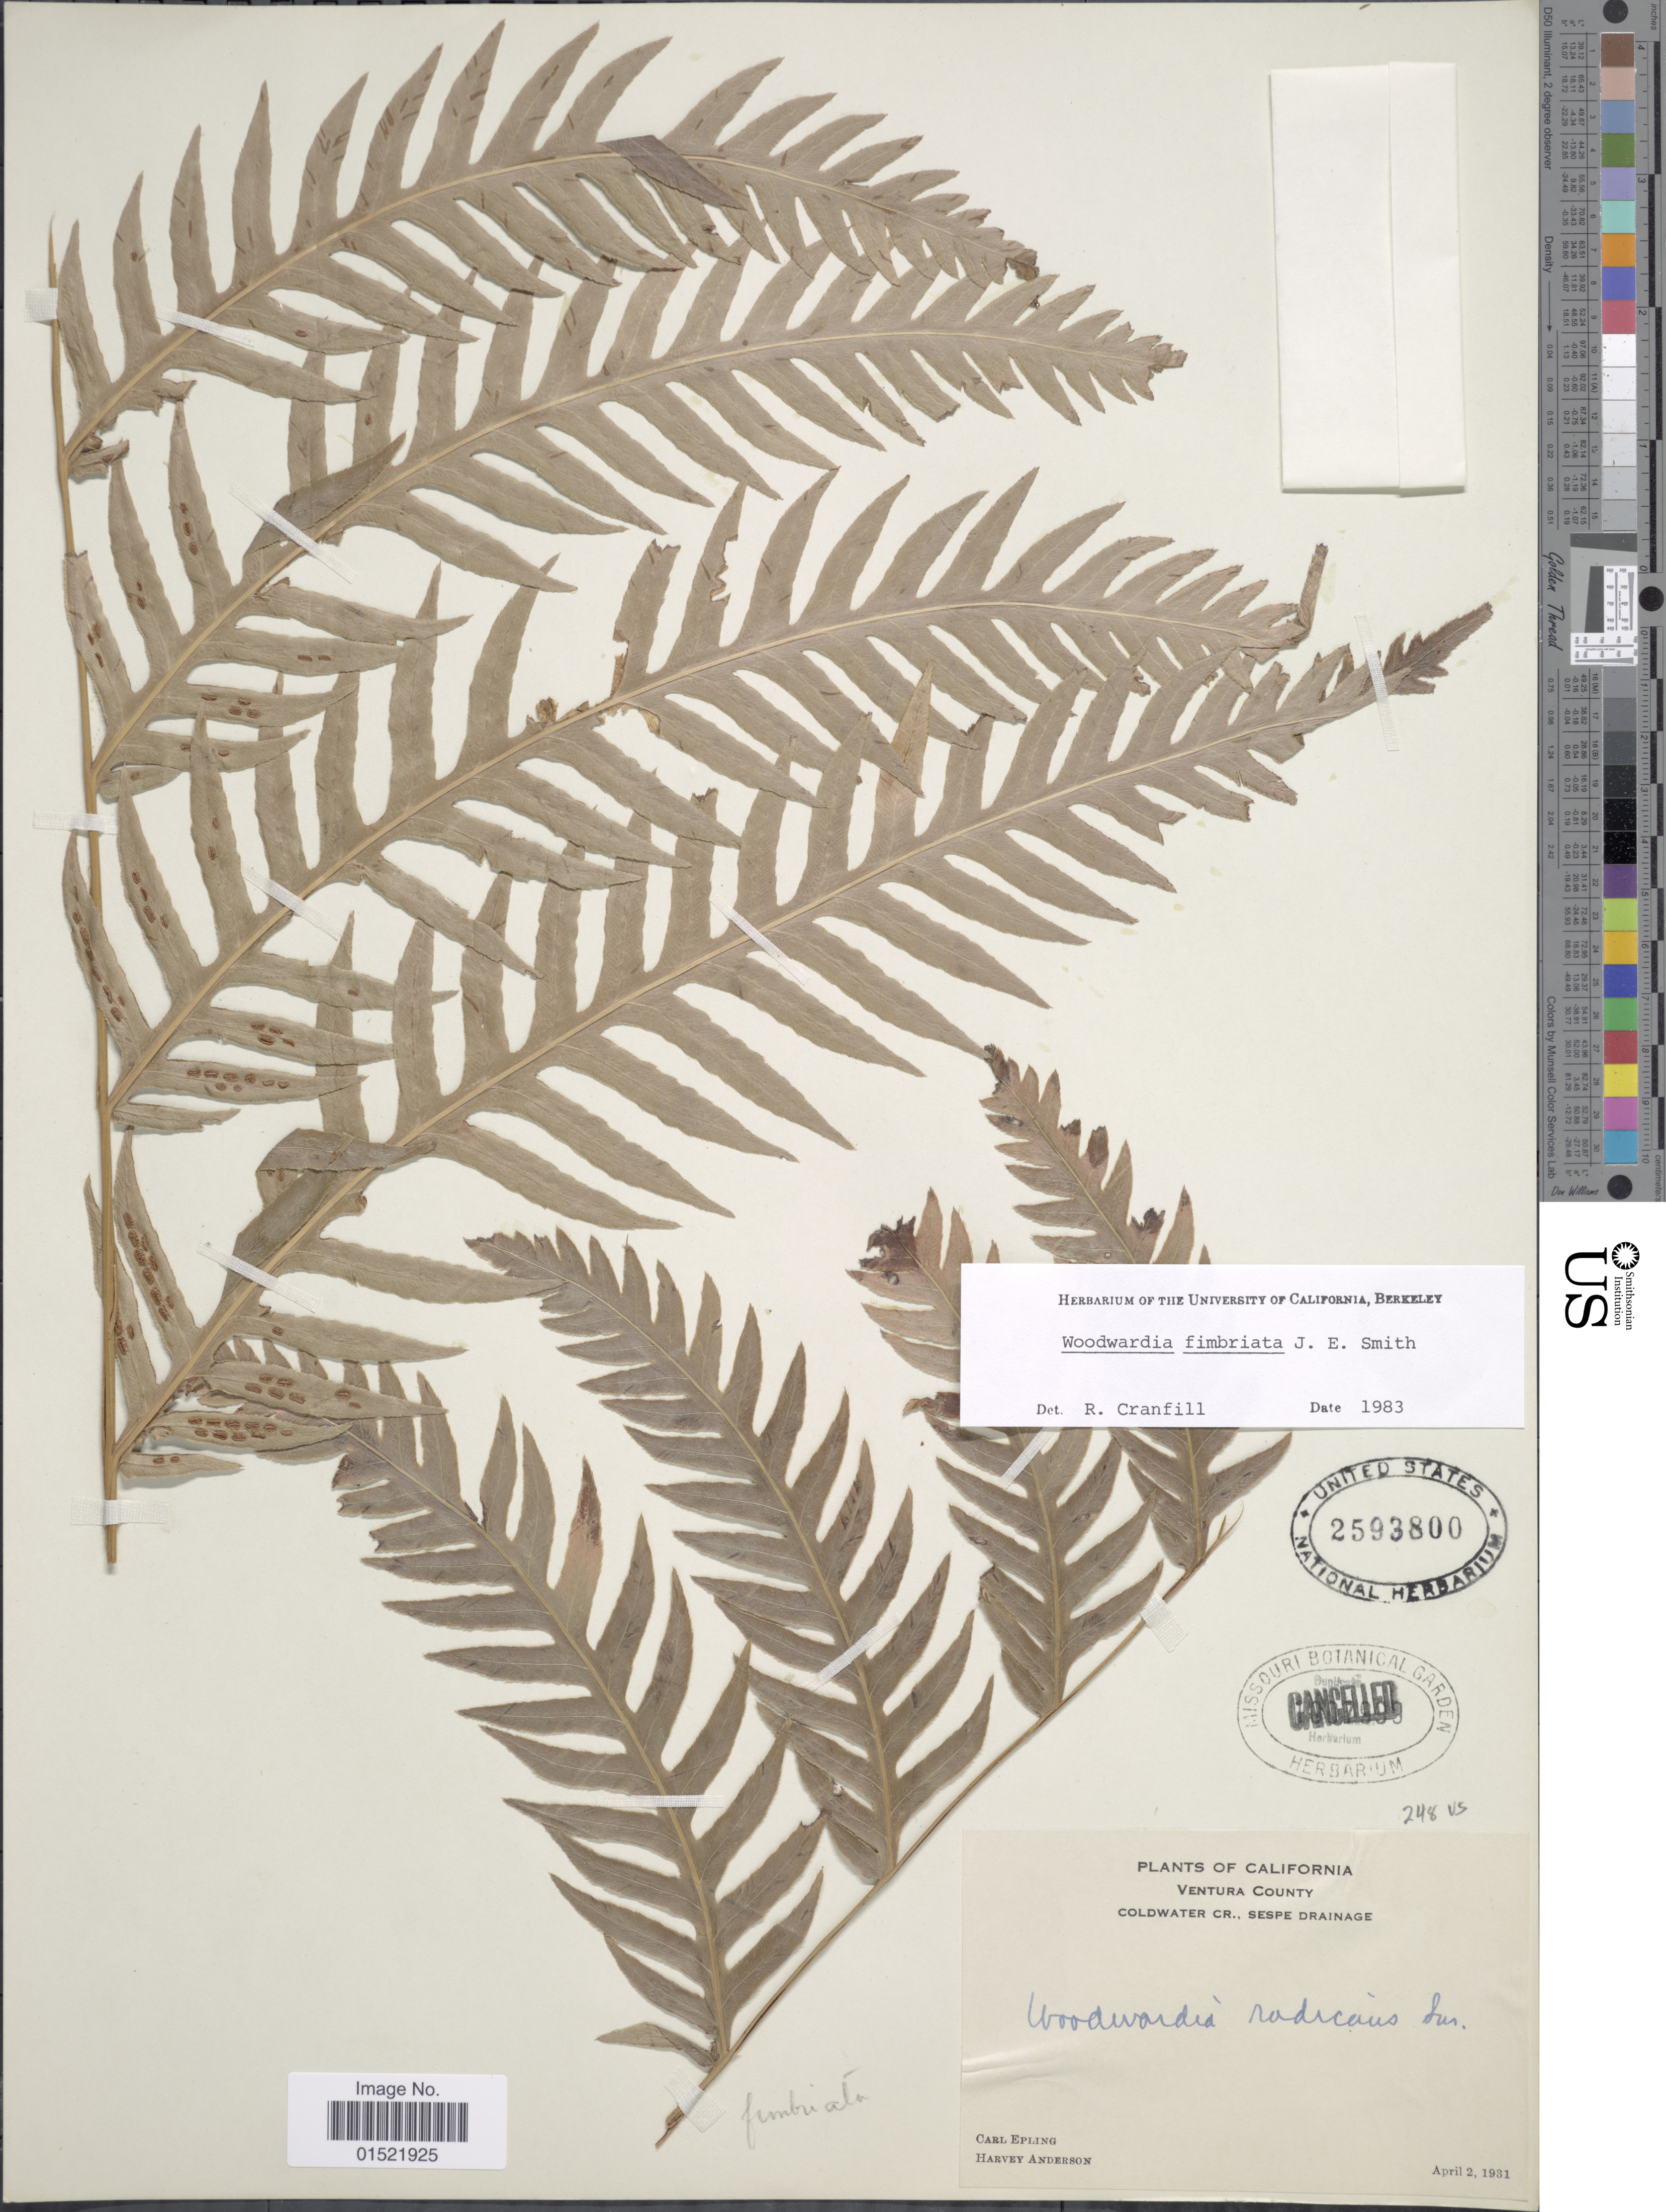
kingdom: Plantae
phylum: Tracheophyta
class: Polypodiopsida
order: Polypodiales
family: Blechnaceae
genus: Woodwardia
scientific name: Woodwardia fimbriata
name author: Sm.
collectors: C. C. Epling & H. Anderson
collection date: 1931-04-02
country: United States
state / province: California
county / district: Ventura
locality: Ventura County, Coldwater Cr., Sespe Drainage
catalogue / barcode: US 2593800